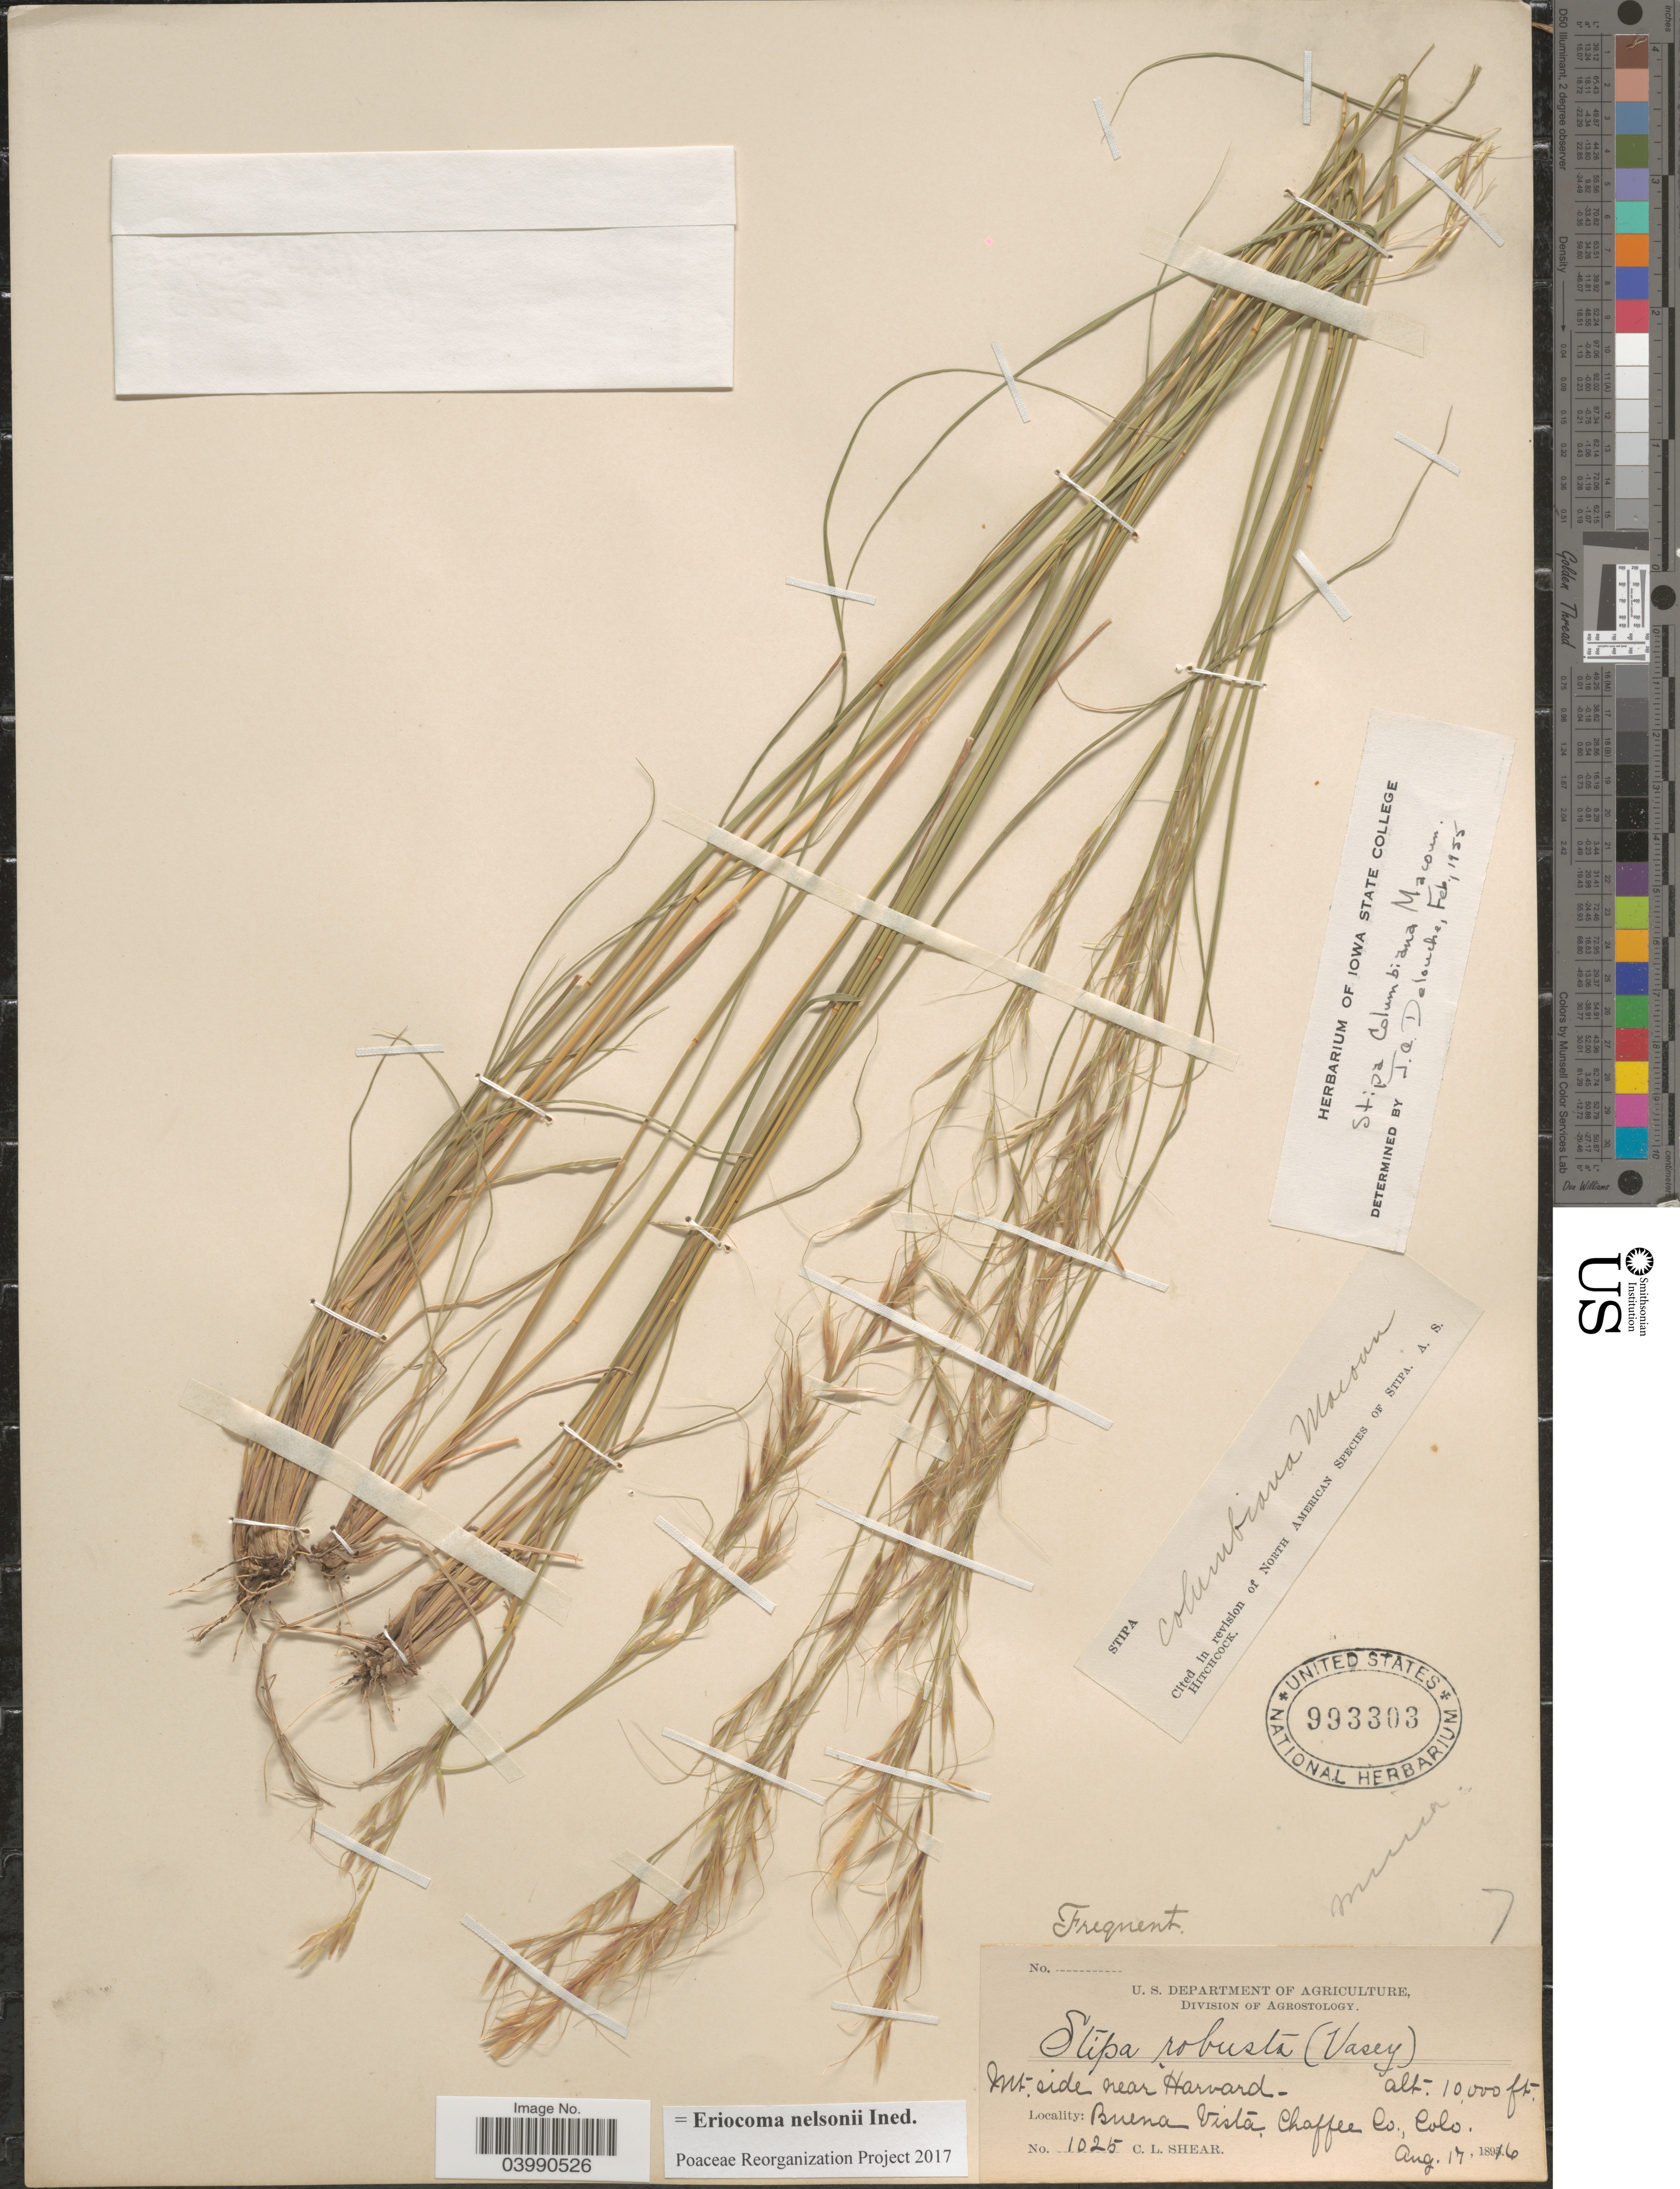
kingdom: Plantae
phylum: Tracheophyta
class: Liliopsida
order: Poales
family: Poaceae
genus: Eriocoma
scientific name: Eriocoma nelsonii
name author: (Scribn.) Romasch.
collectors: C. L. Shear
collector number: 1025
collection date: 1896-08-17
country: United States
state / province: Colorado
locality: Mt. side near Harvard- Buena Vista, Chaffee Co.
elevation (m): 3048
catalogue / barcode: US 993303